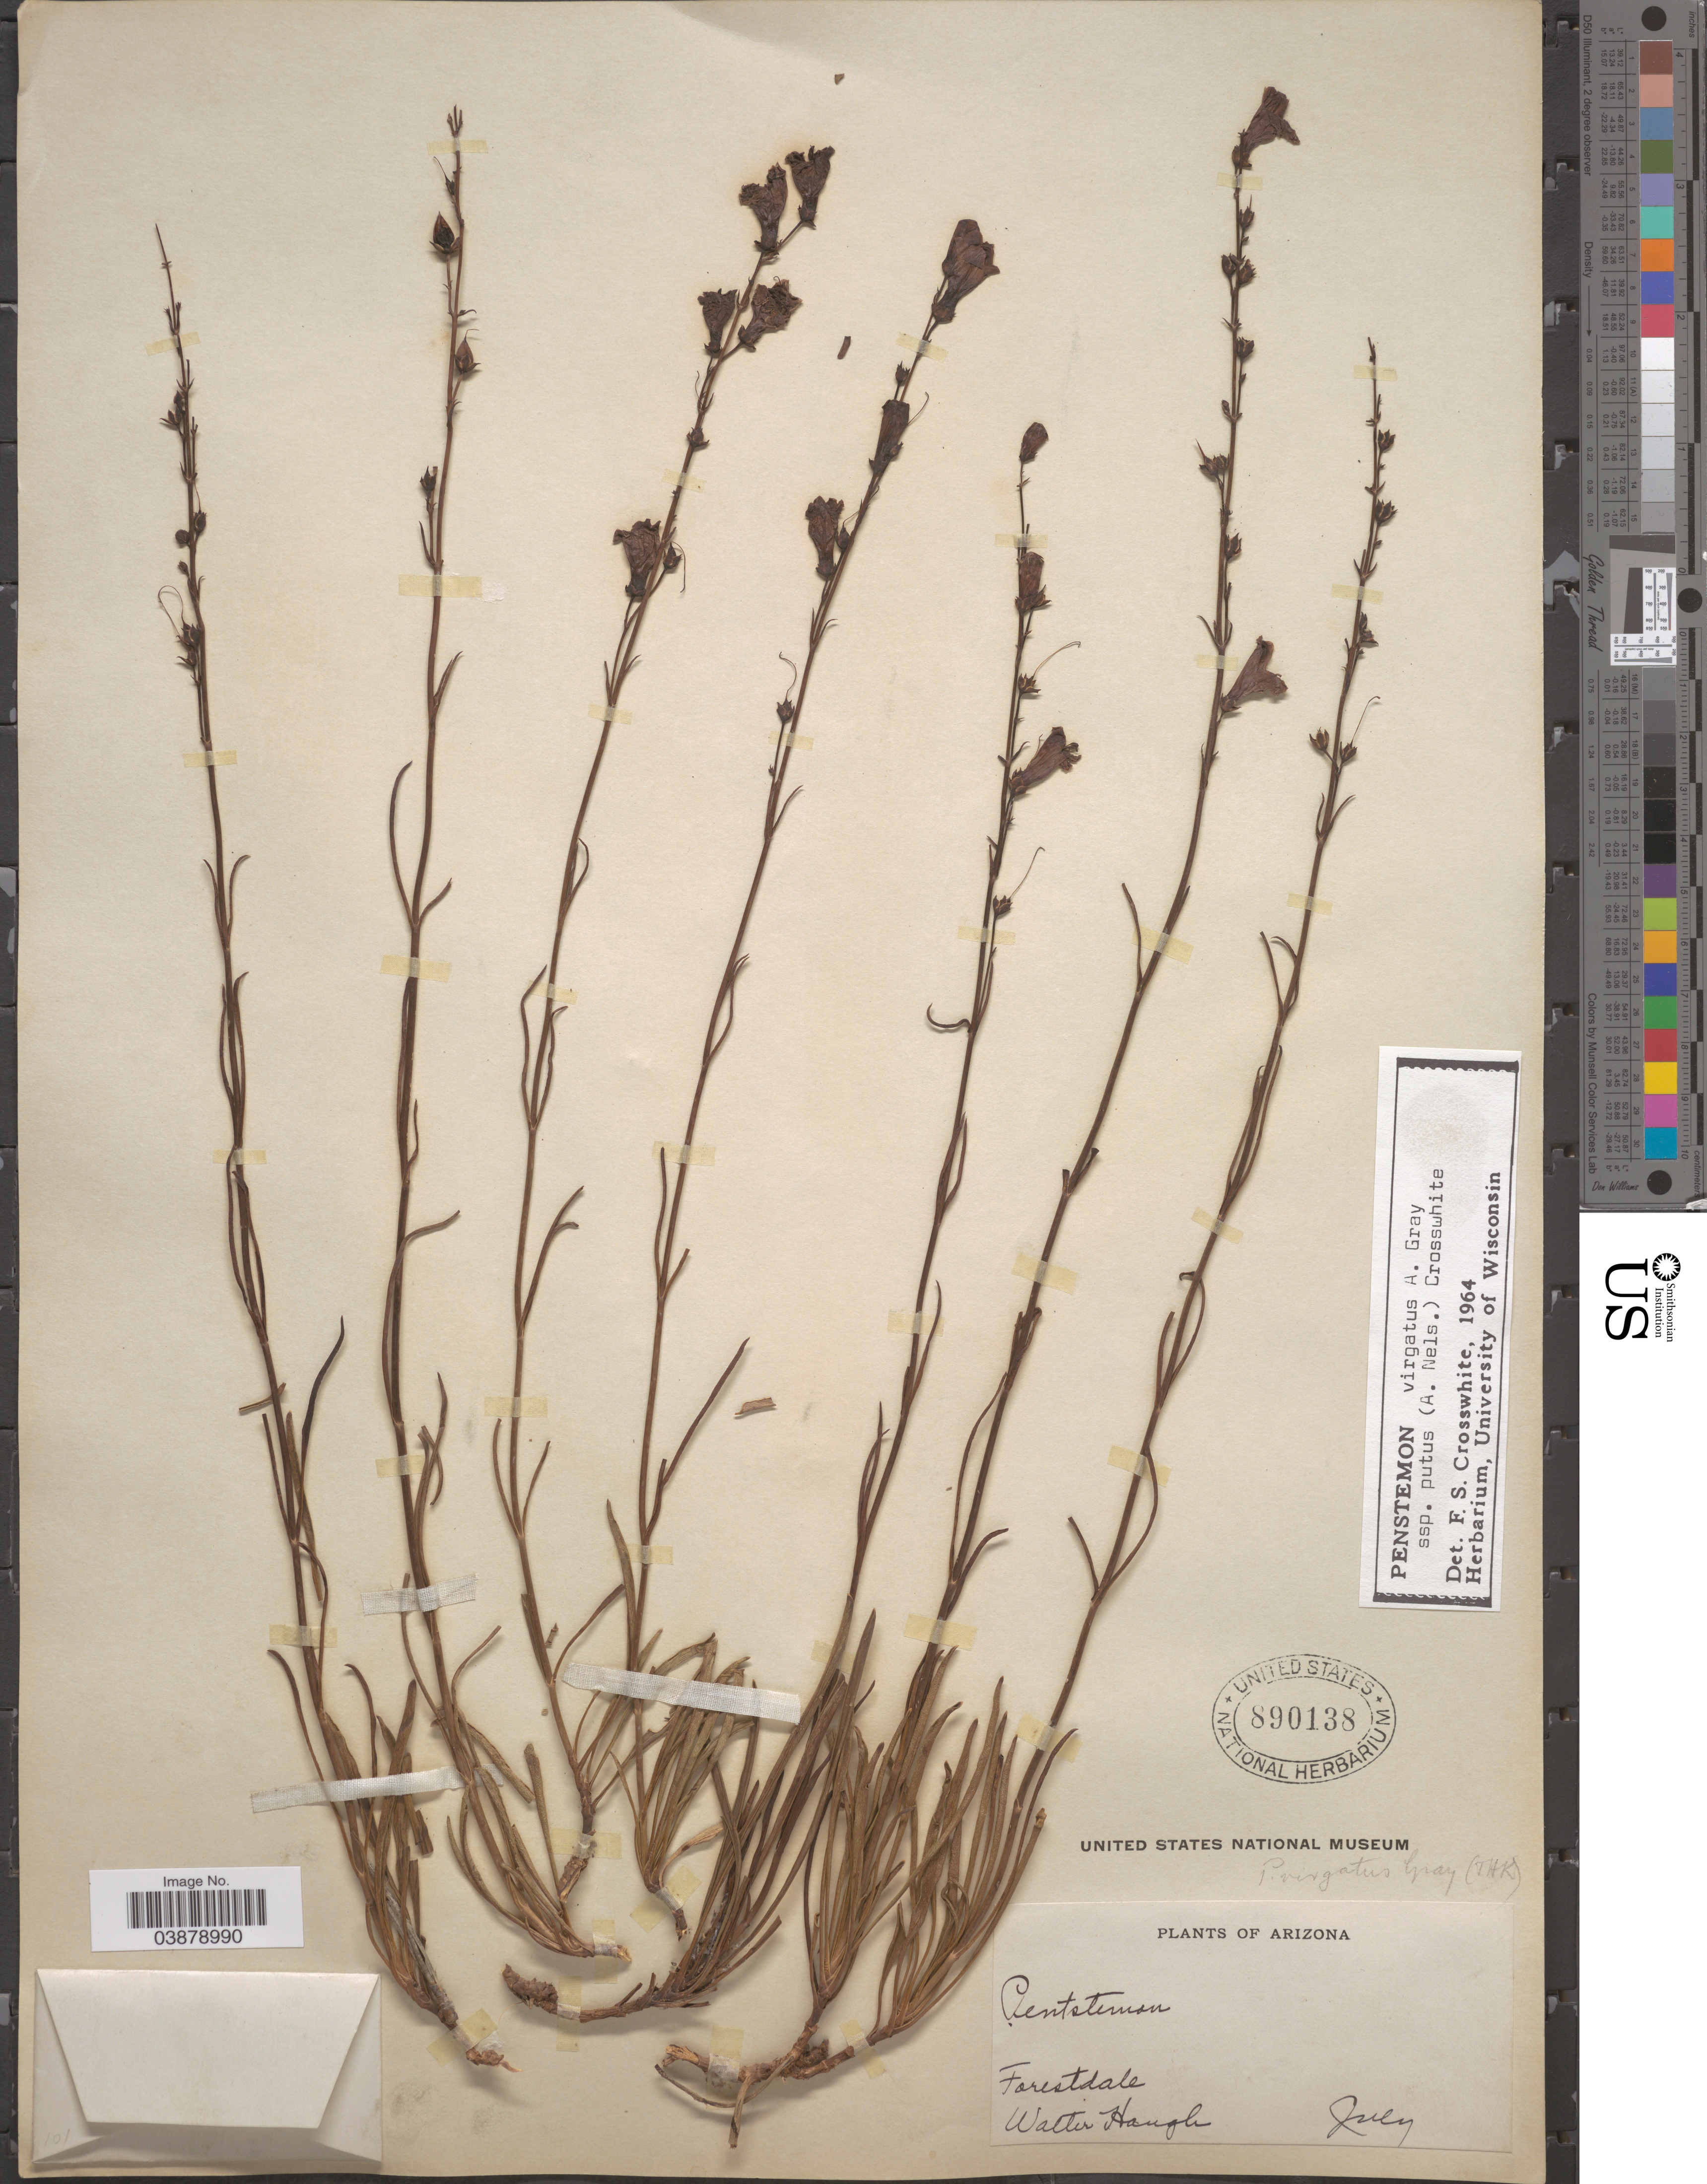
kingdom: Plantae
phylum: Tracheophyta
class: Magnoliopsida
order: Lamiales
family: Plantaginaceae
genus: Penstemon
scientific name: Penstemon virgatus subsp. putus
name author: (A. Nelson) Crosswh.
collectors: W. Haugh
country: United States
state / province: Arizona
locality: Forestdale.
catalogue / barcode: US 890138